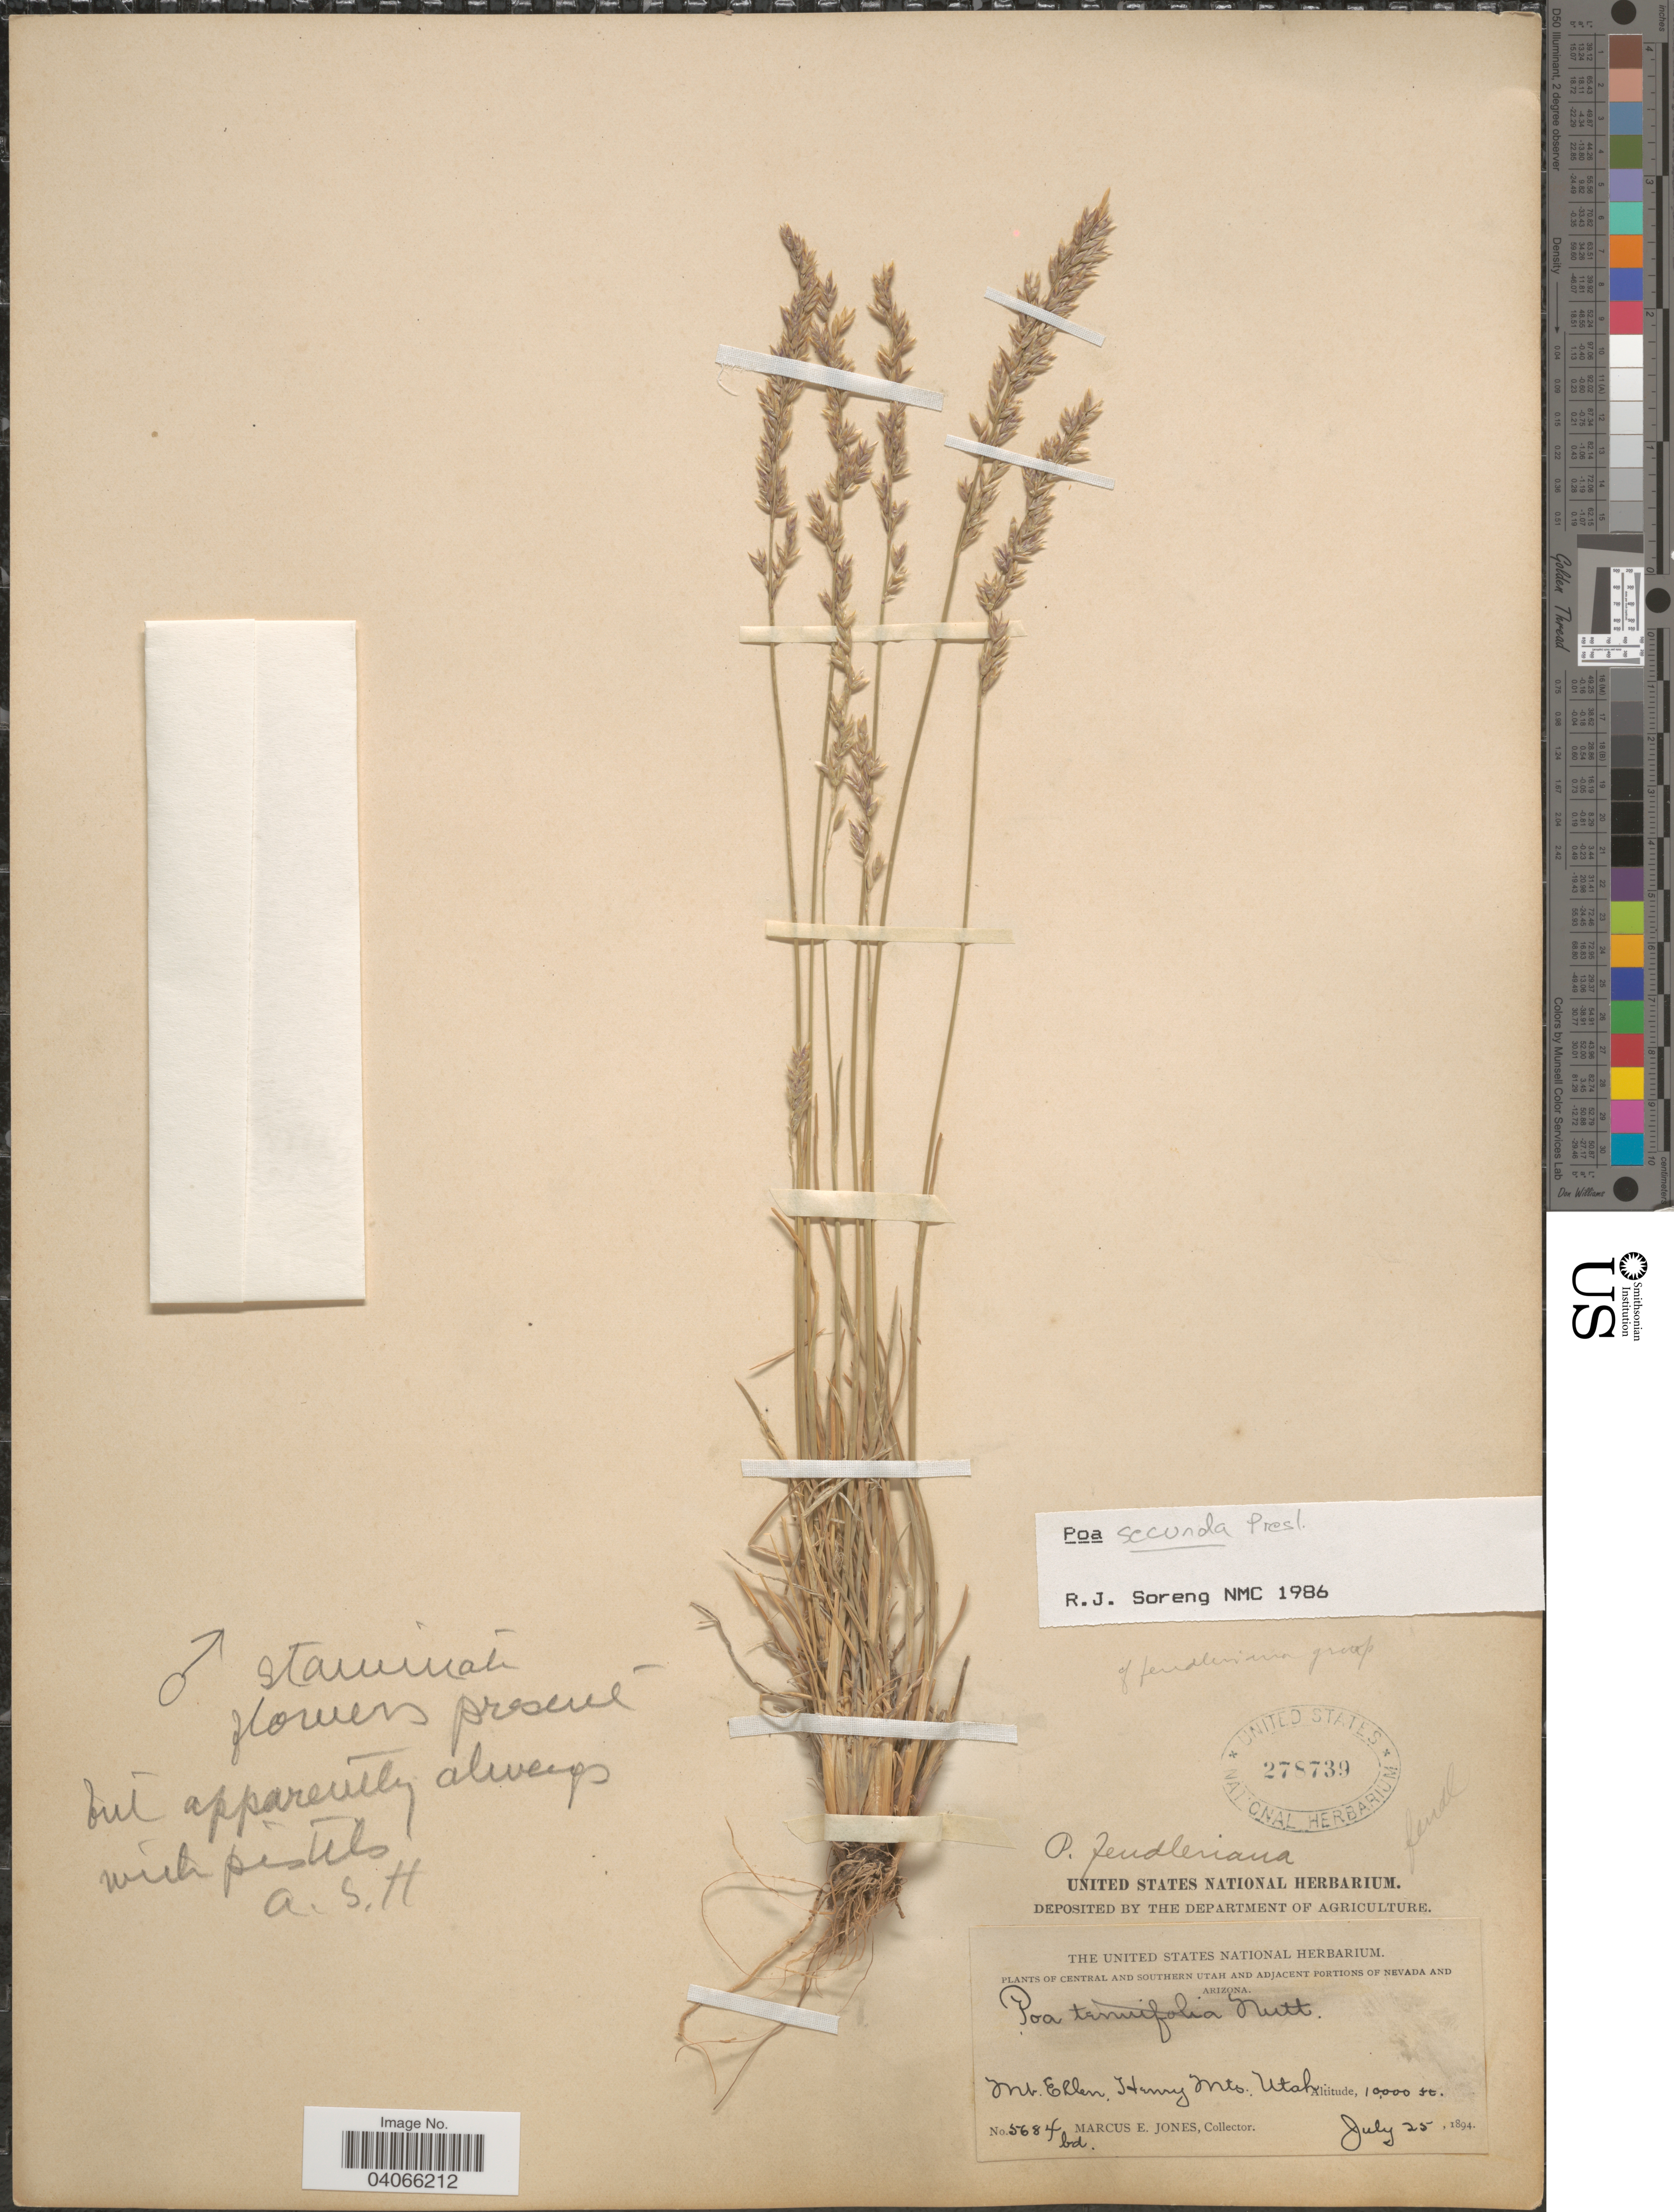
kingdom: Plantae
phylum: Tracheophyta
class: Liliopsida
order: Poales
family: Poaceae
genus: Poa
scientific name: Poa secunda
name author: J. Presl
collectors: M. E. Jones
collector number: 5684bd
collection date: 1894-07-25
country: United States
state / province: Utah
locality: Central and Southern Utah. Mt. Ellen, Henry Mts.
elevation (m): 3048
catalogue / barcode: US 278739